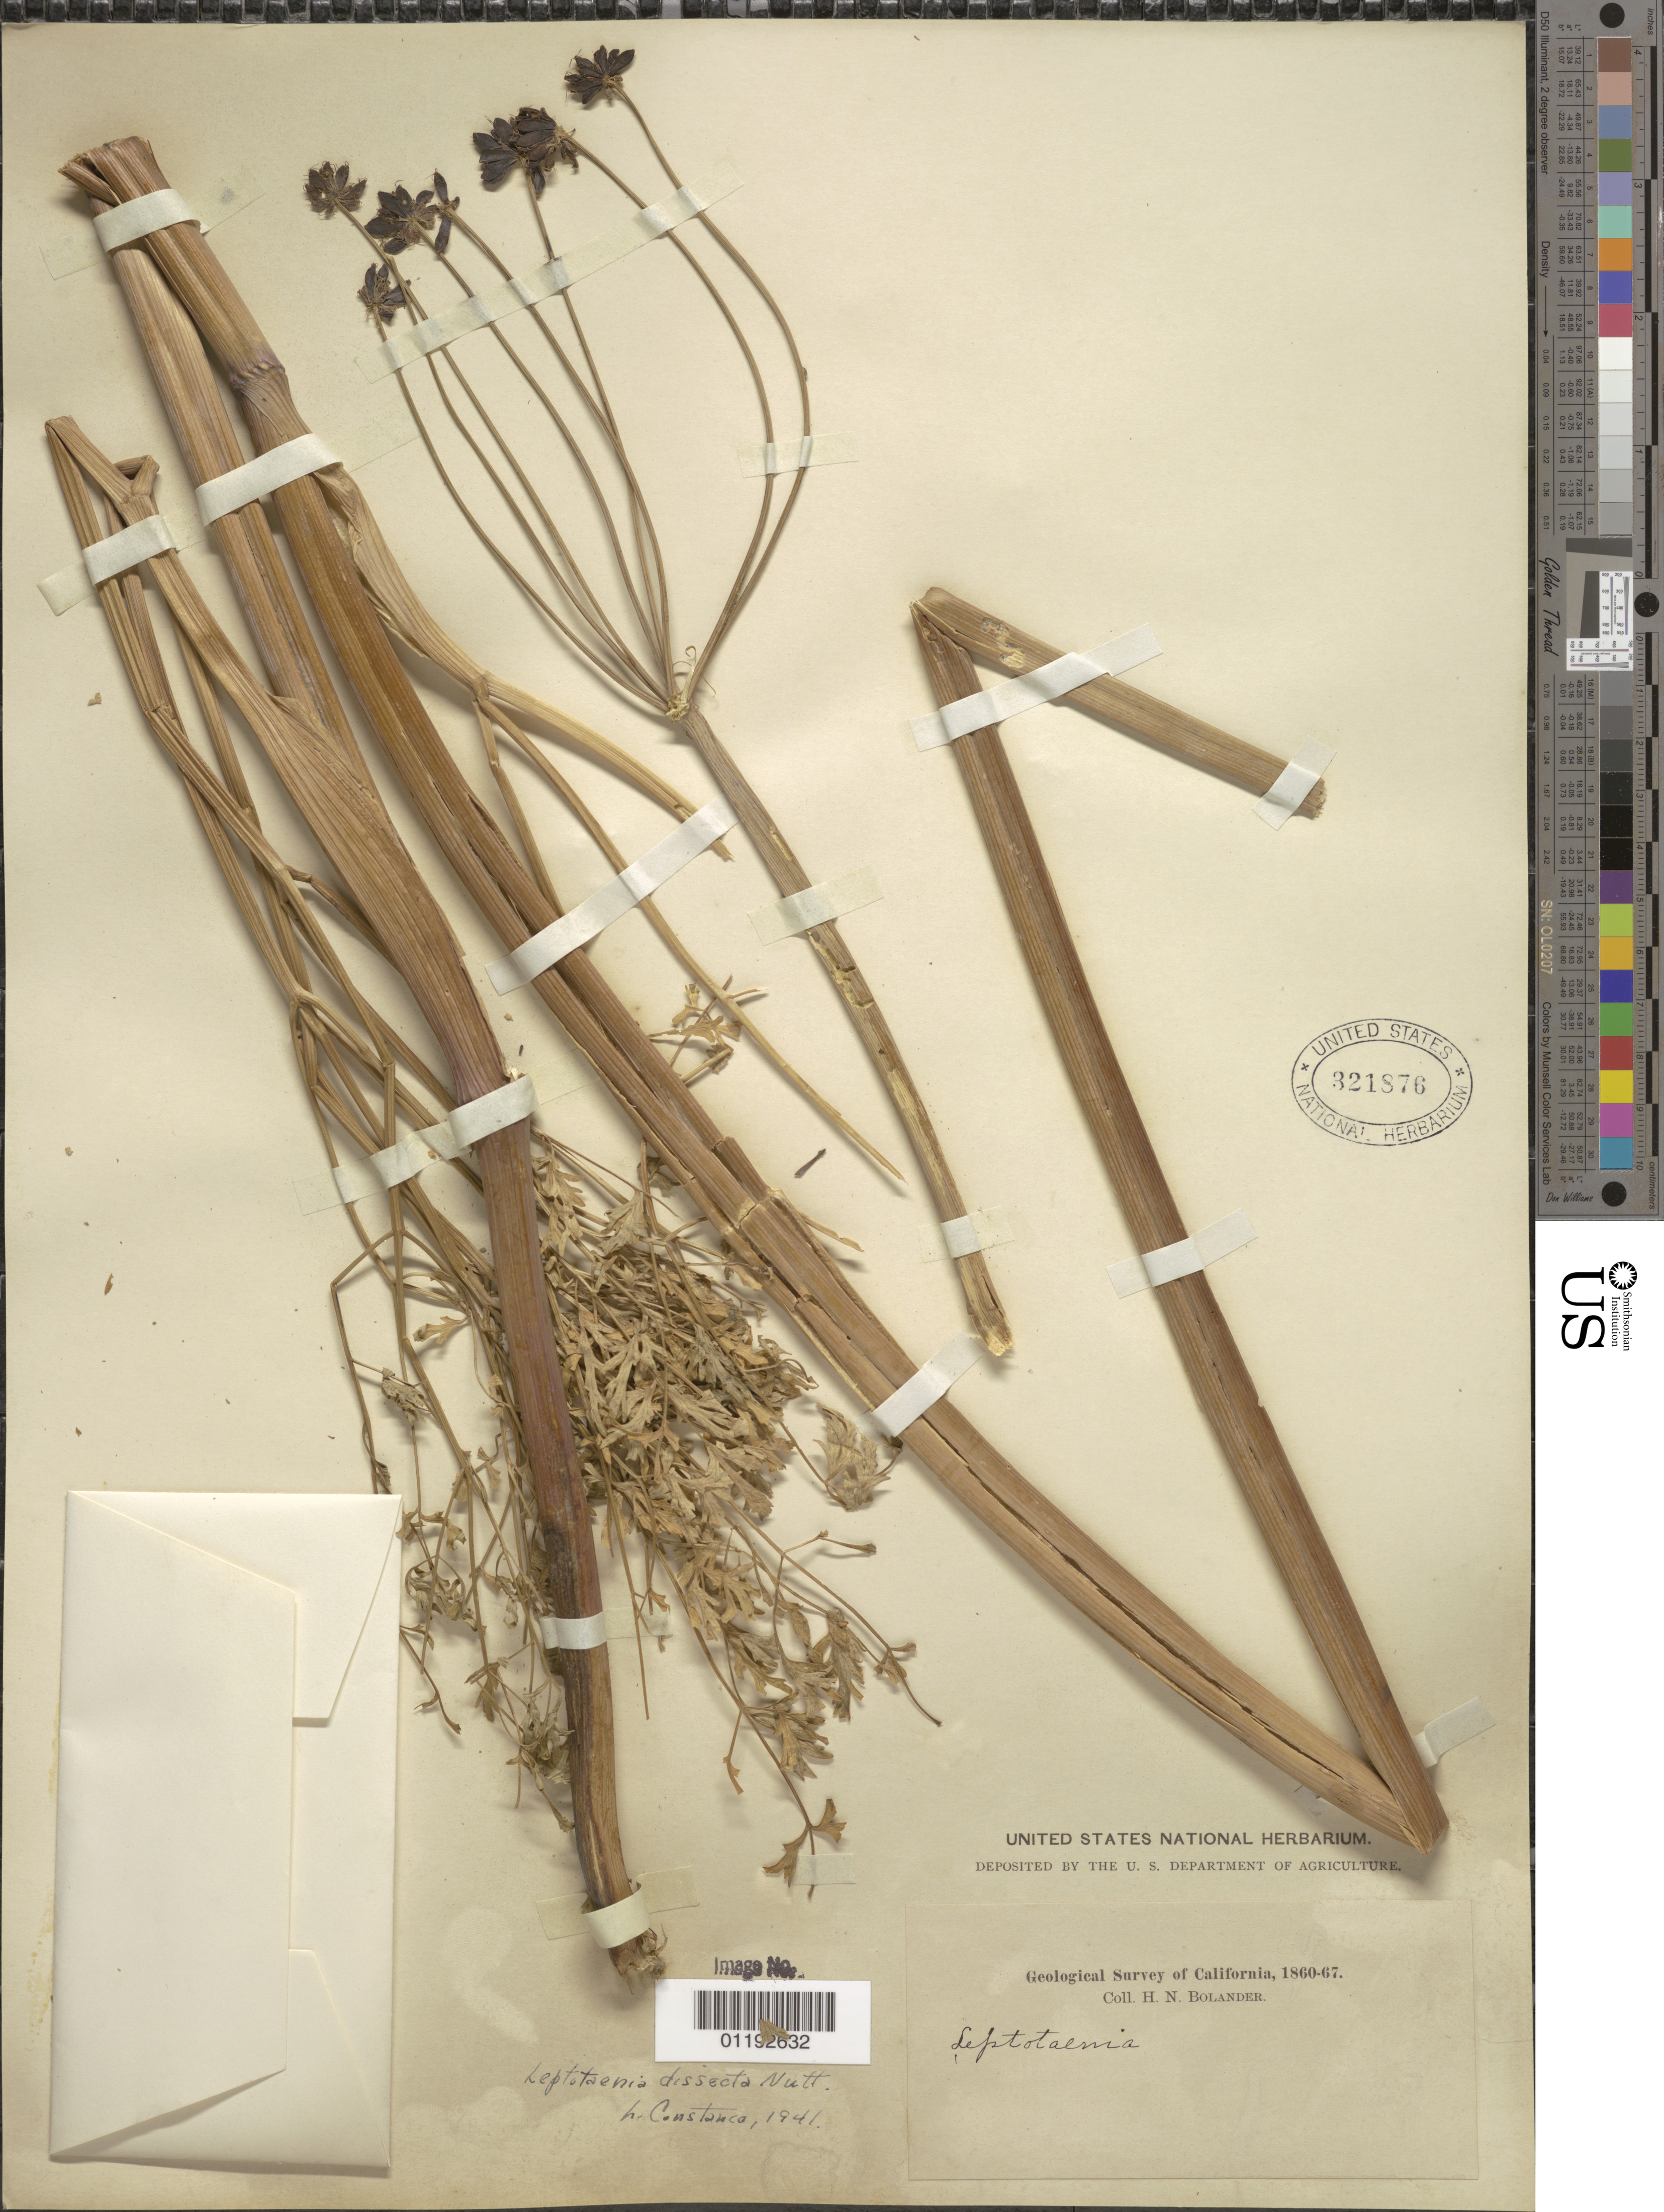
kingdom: Plantae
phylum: Tracheophyta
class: Magnoliopsida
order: Apiales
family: Apiaceae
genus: Lomatium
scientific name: Lomatium dissectum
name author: (Nutt.) Mathias & Constance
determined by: Constance, L., (UC), University of California Berkeley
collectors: H. Bolander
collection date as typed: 1860 to -- -- 1867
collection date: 1860/1867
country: United States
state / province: California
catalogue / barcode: US 321876